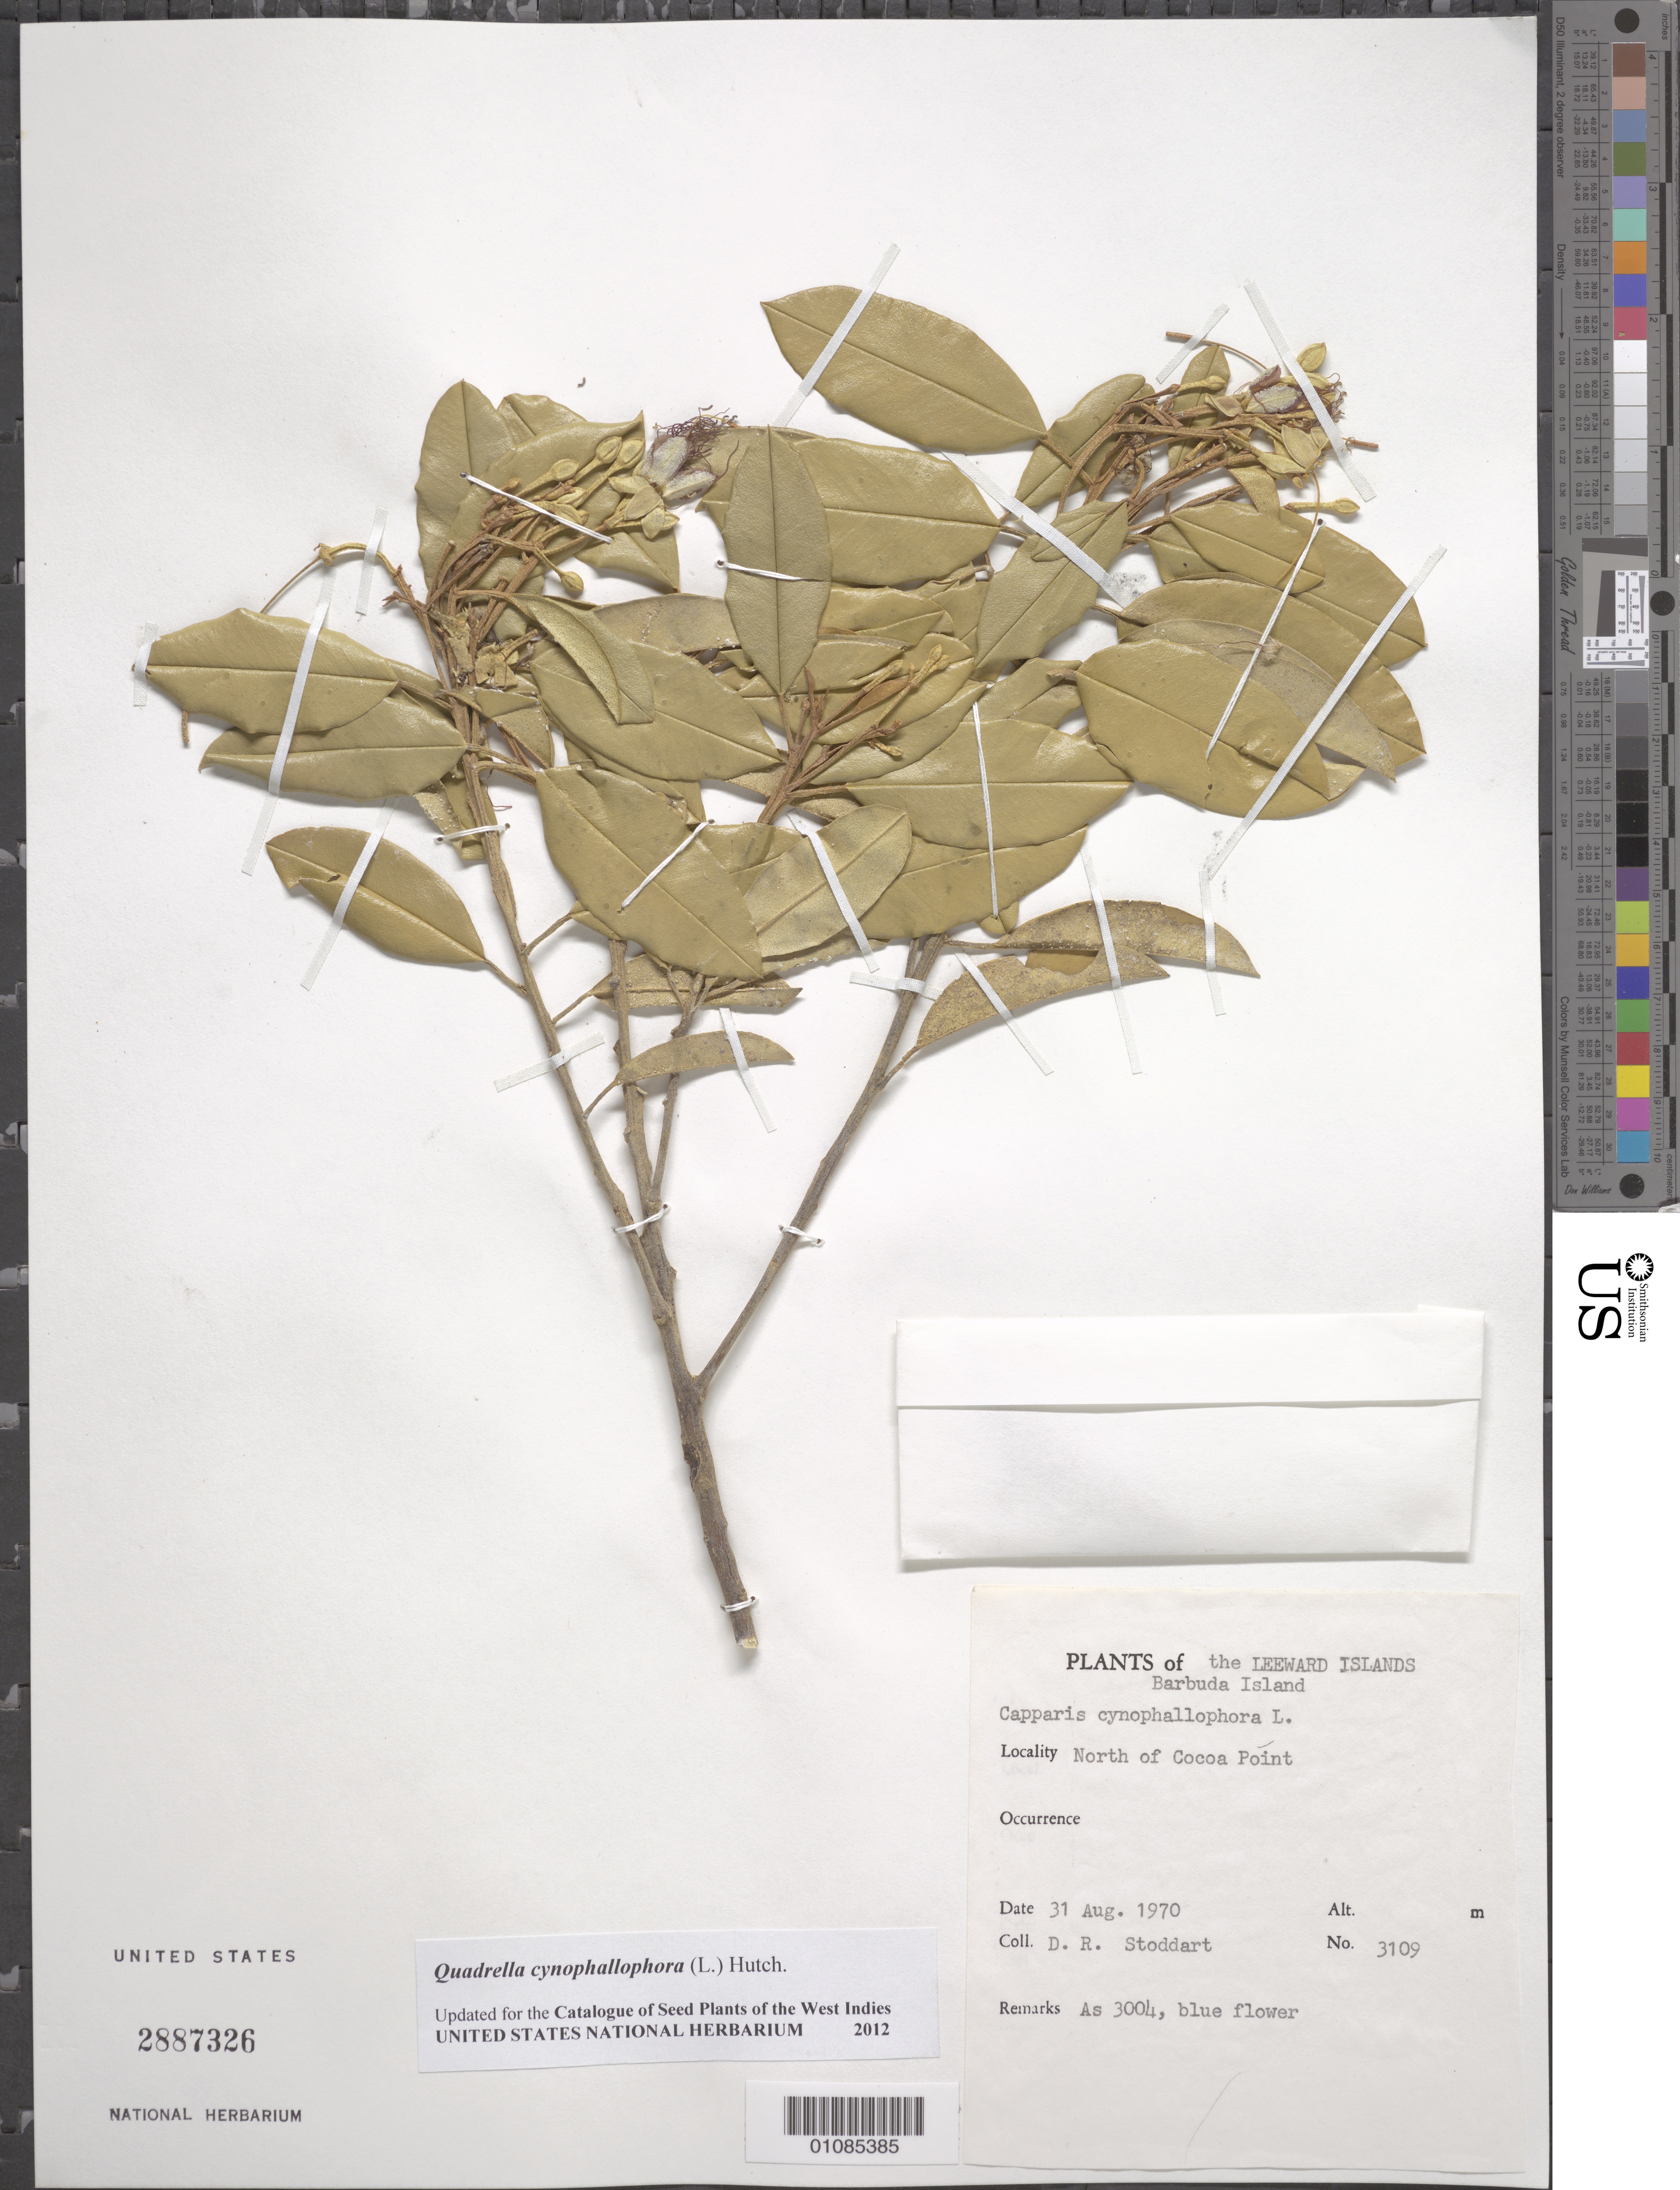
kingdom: Plantae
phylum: Tracheophyta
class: Magnoliopsida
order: Brassicales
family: Capparaceae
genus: Quadrella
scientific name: Quadrella cynophallophora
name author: (L.) Hutch.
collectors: D. R. Stoddart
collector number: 3109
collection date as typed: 31 Aug 1970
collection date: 1970-08-31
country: Antigua and Barbuda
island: Barbuda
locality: N of Cocoa Point.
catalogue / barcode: US 2887326